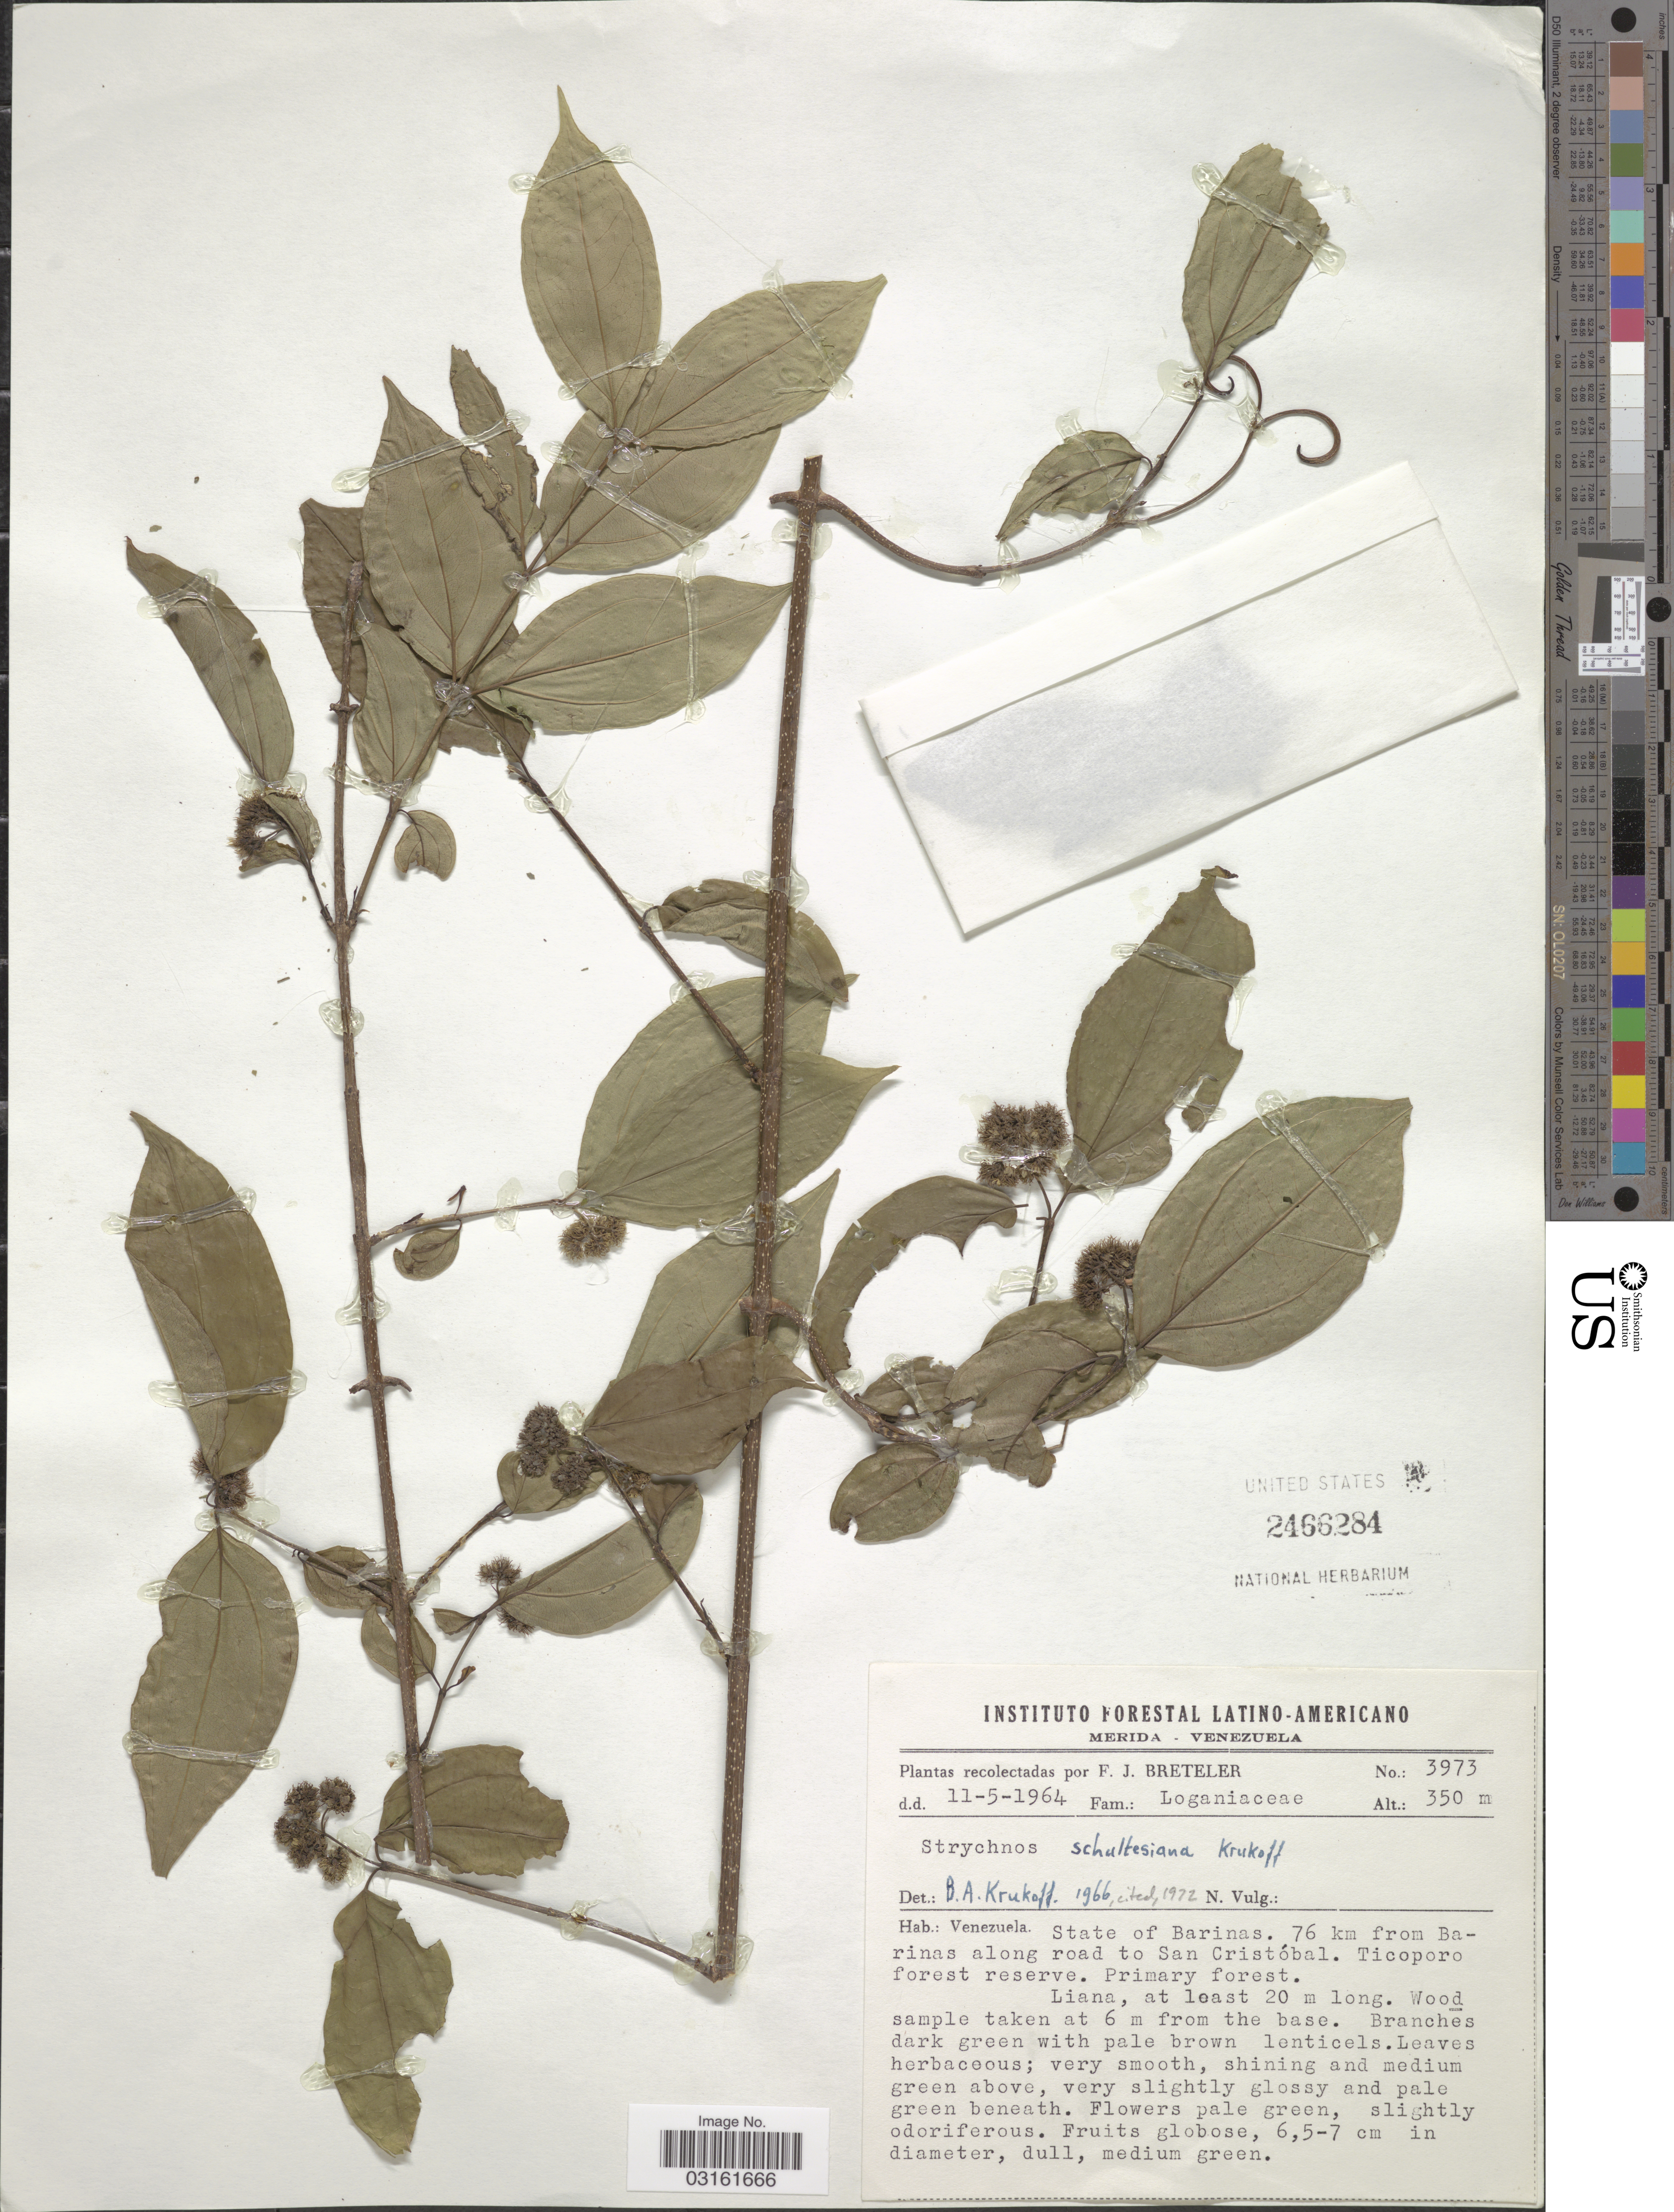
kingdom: Plantae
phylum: Tracheophyta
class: Magnoliopsida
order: Gentianales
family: Loganiaceae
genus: Strychnos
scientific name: Strychnos schultesiana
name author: Krukoff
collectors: F. J. Breteler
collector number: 3973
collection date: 1964-05-11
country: Venezuela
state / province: Barinas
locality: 76 kom from Barinas along road to San Cristóbal. Ticoporo forest reserve.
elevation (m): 350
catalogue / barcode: US 2466284